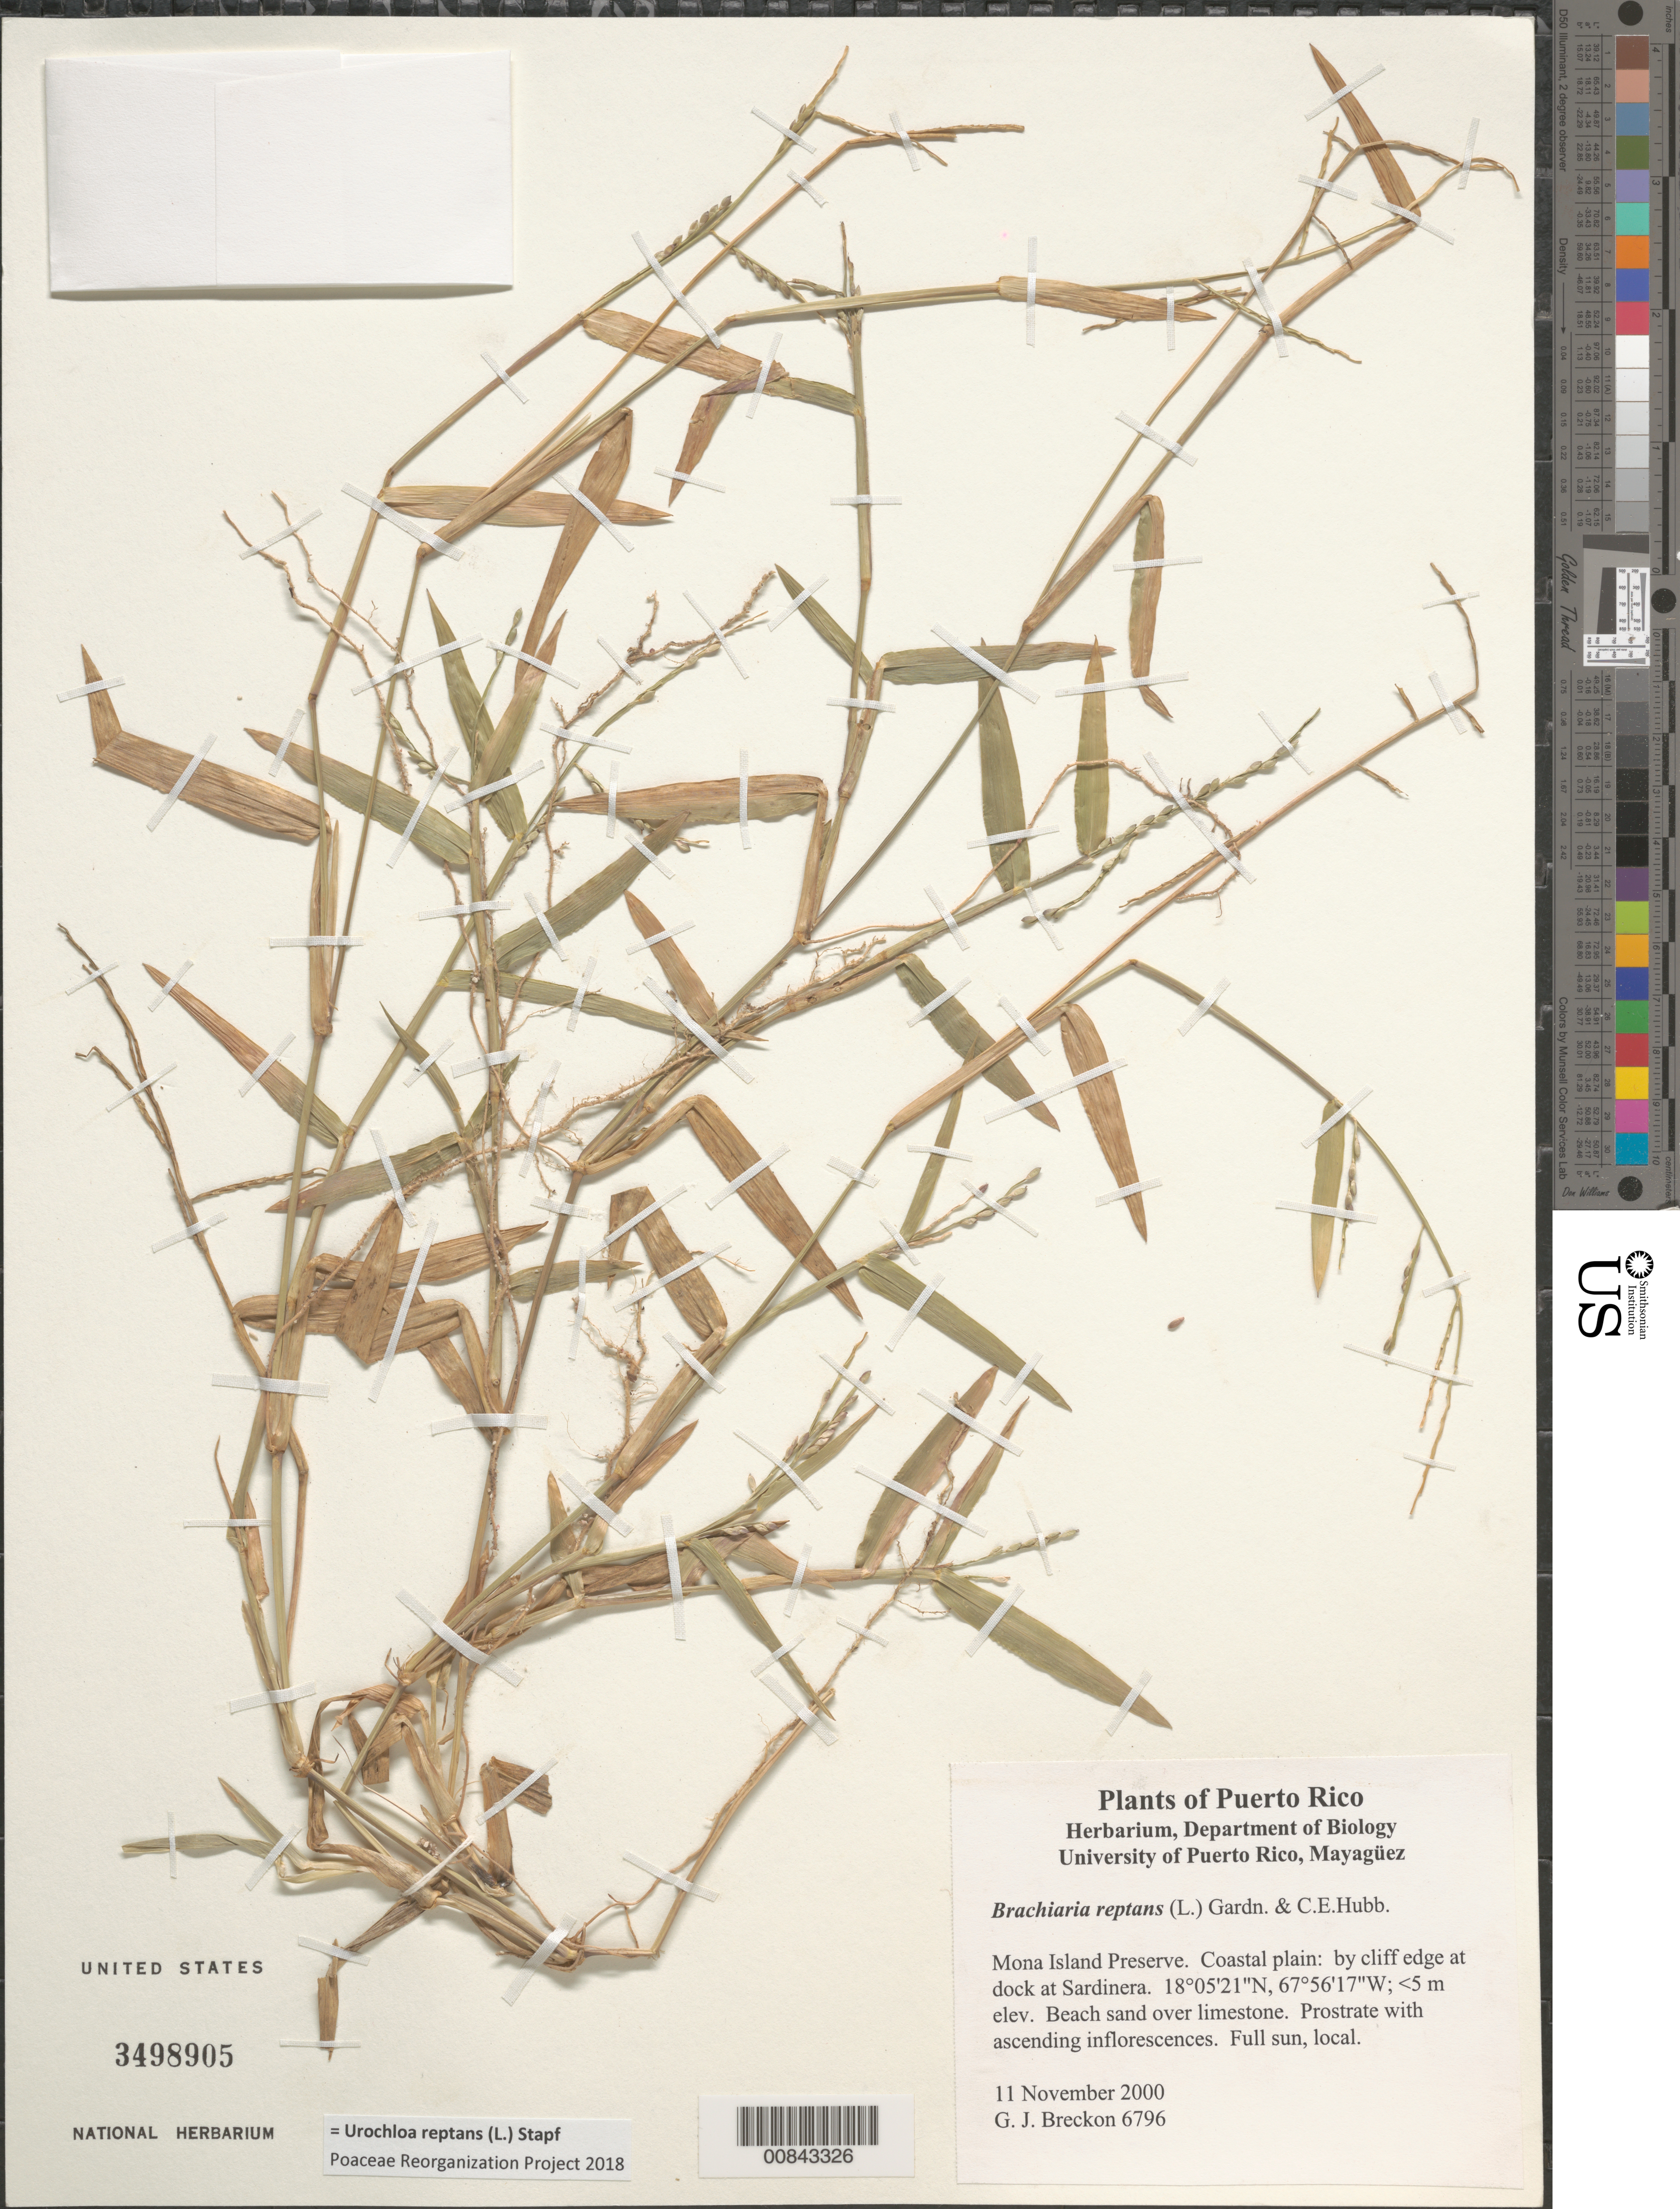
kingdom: Plantae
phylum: Tracheophyta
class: Liliopsida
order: Poales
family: Poaceae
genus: Urochloa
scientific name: Urochloa reptans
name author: (L.) Stapf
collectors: G. Breckon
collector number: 6796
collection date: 2000-11-11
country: Puerto Rico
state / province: Mayaguëz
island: Mona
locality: Mona Island Preserve. Coastal plain: by cliff edge at dock at Sardinera.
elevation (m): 5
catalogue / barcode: US 3498905